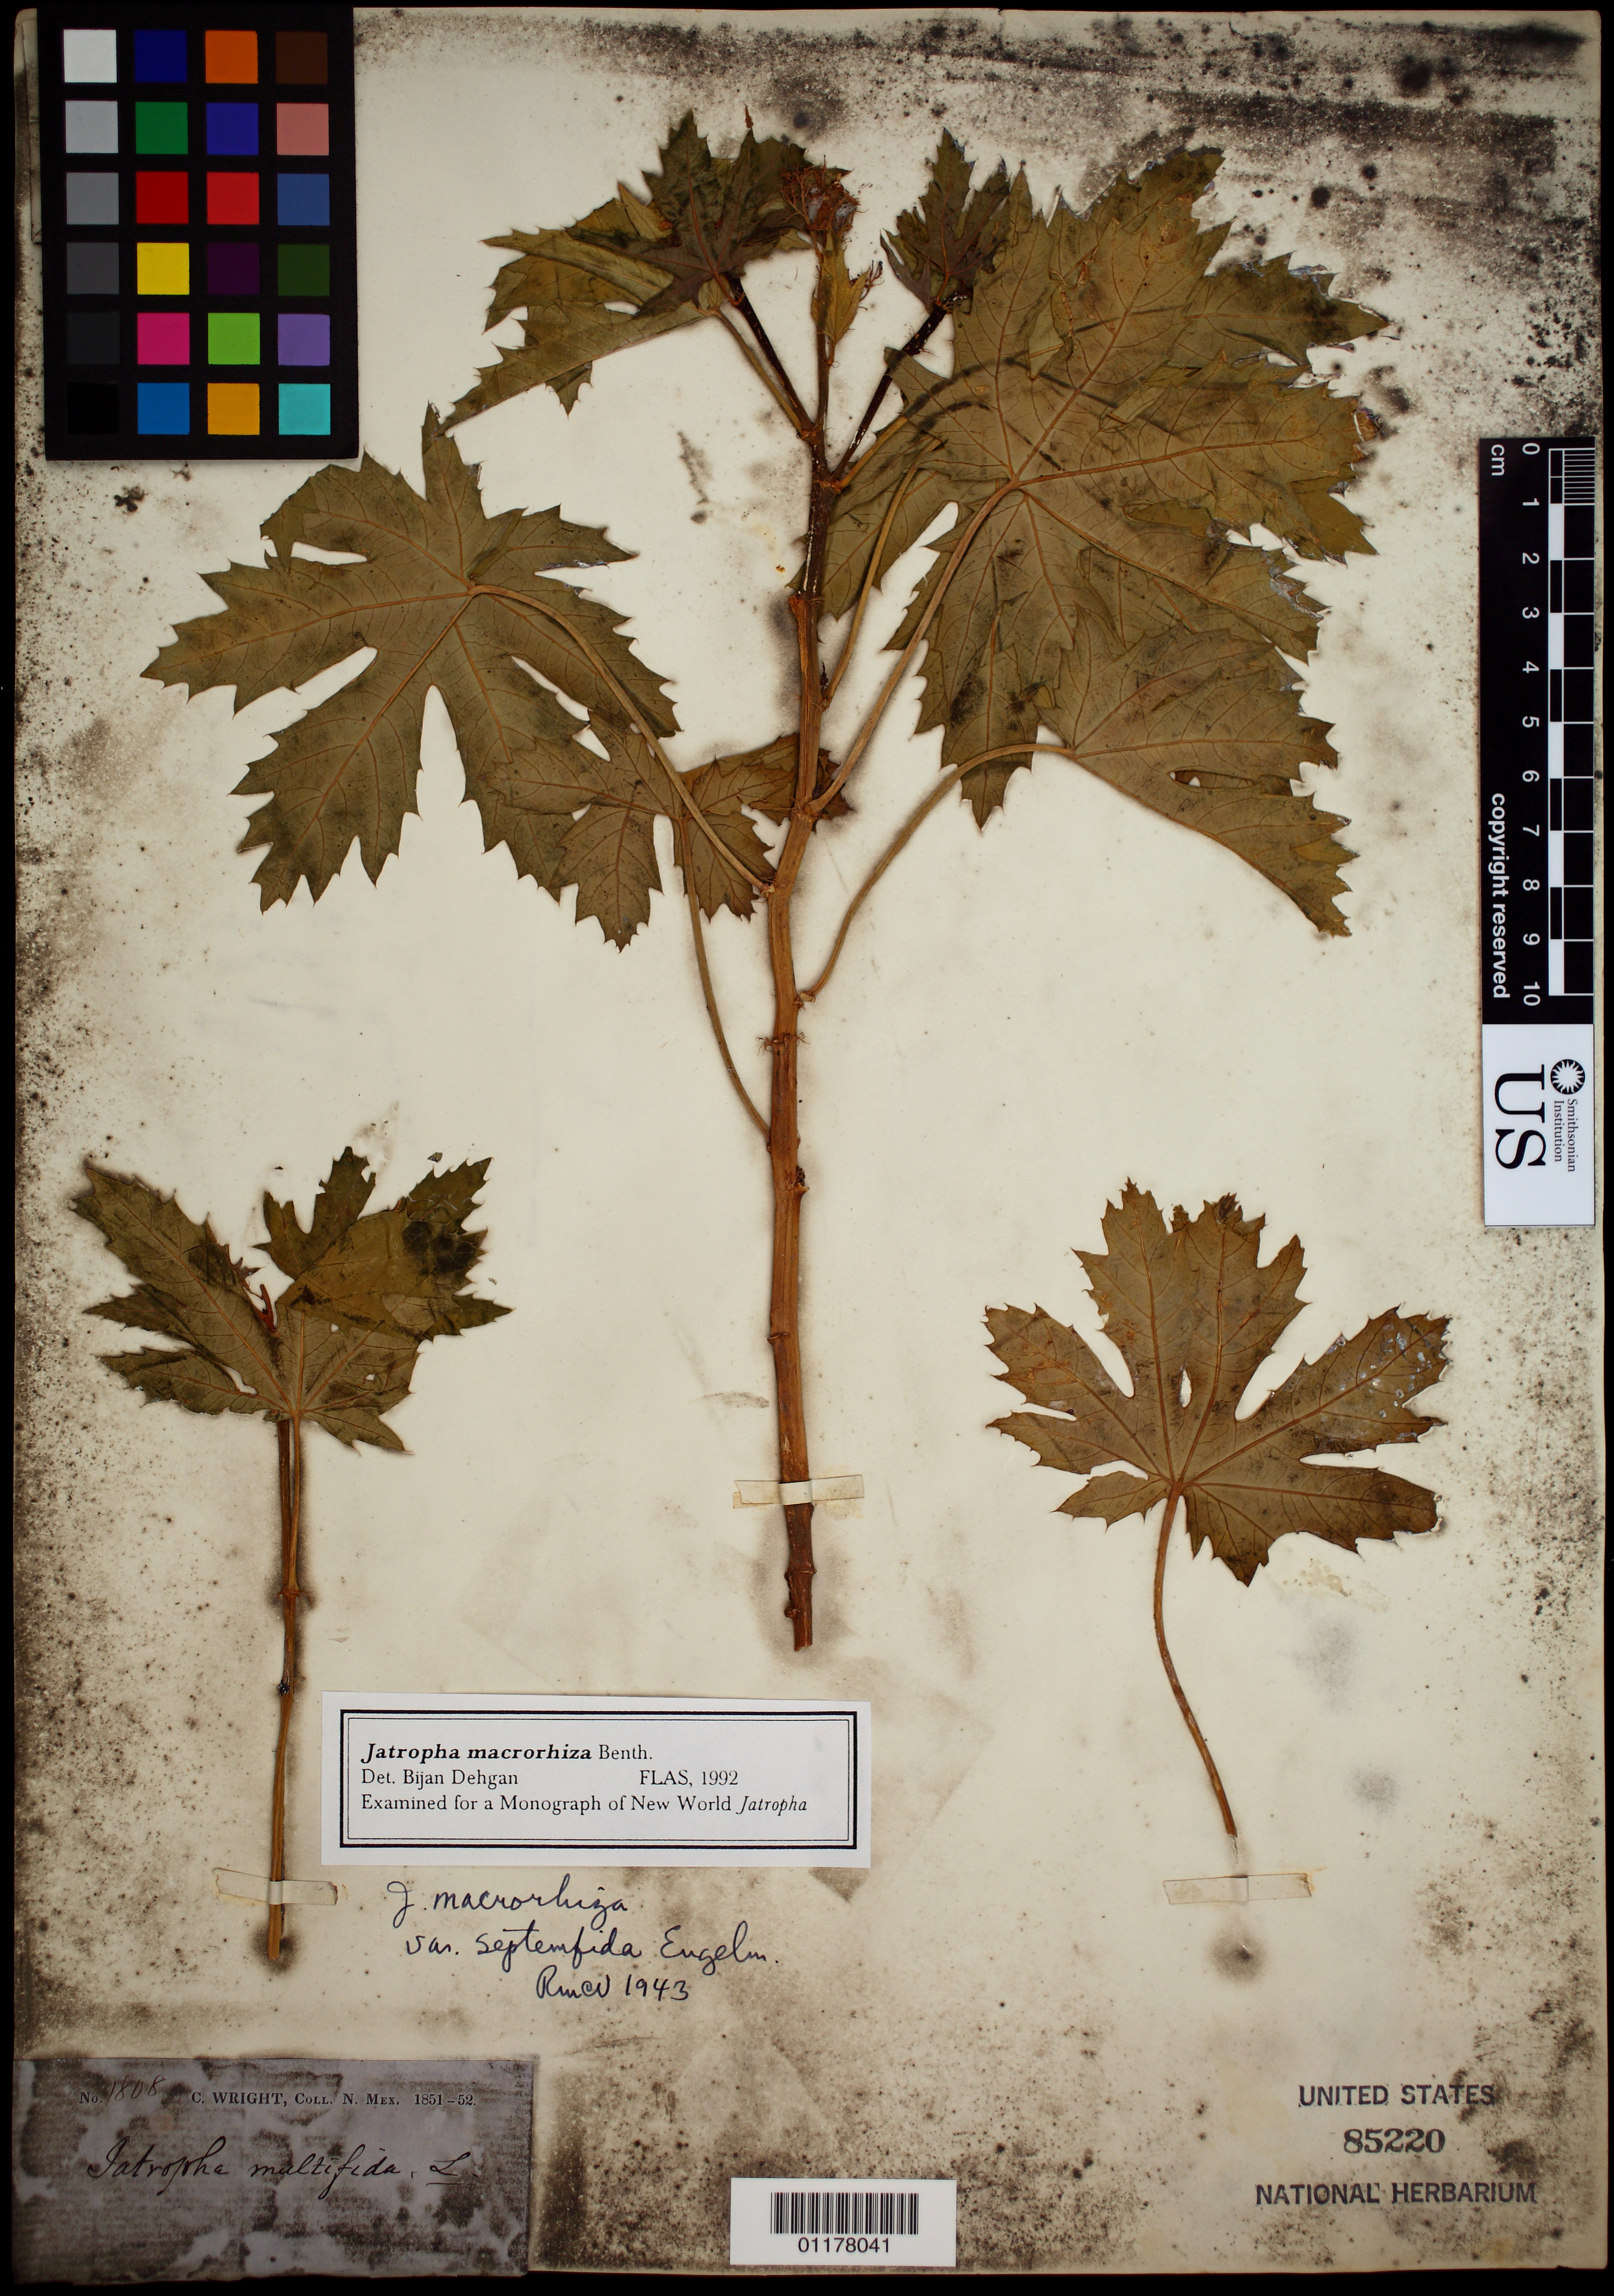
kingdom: Plantae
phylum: Tracheophyta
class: Magnoliopsida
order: Malpighiales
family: Euphorbiaceae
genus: Jatropha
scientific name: Jatropha macrorhiza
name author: Benth.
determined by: Dehgan, B.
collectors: C. Wright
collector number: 1808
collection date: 1851/1852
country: United States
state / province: New Mexico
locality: "N. Mex." [=northern Mexico or New Mexico? either way possibly referring to present-day Arizona or Texas]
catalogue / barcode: US 1